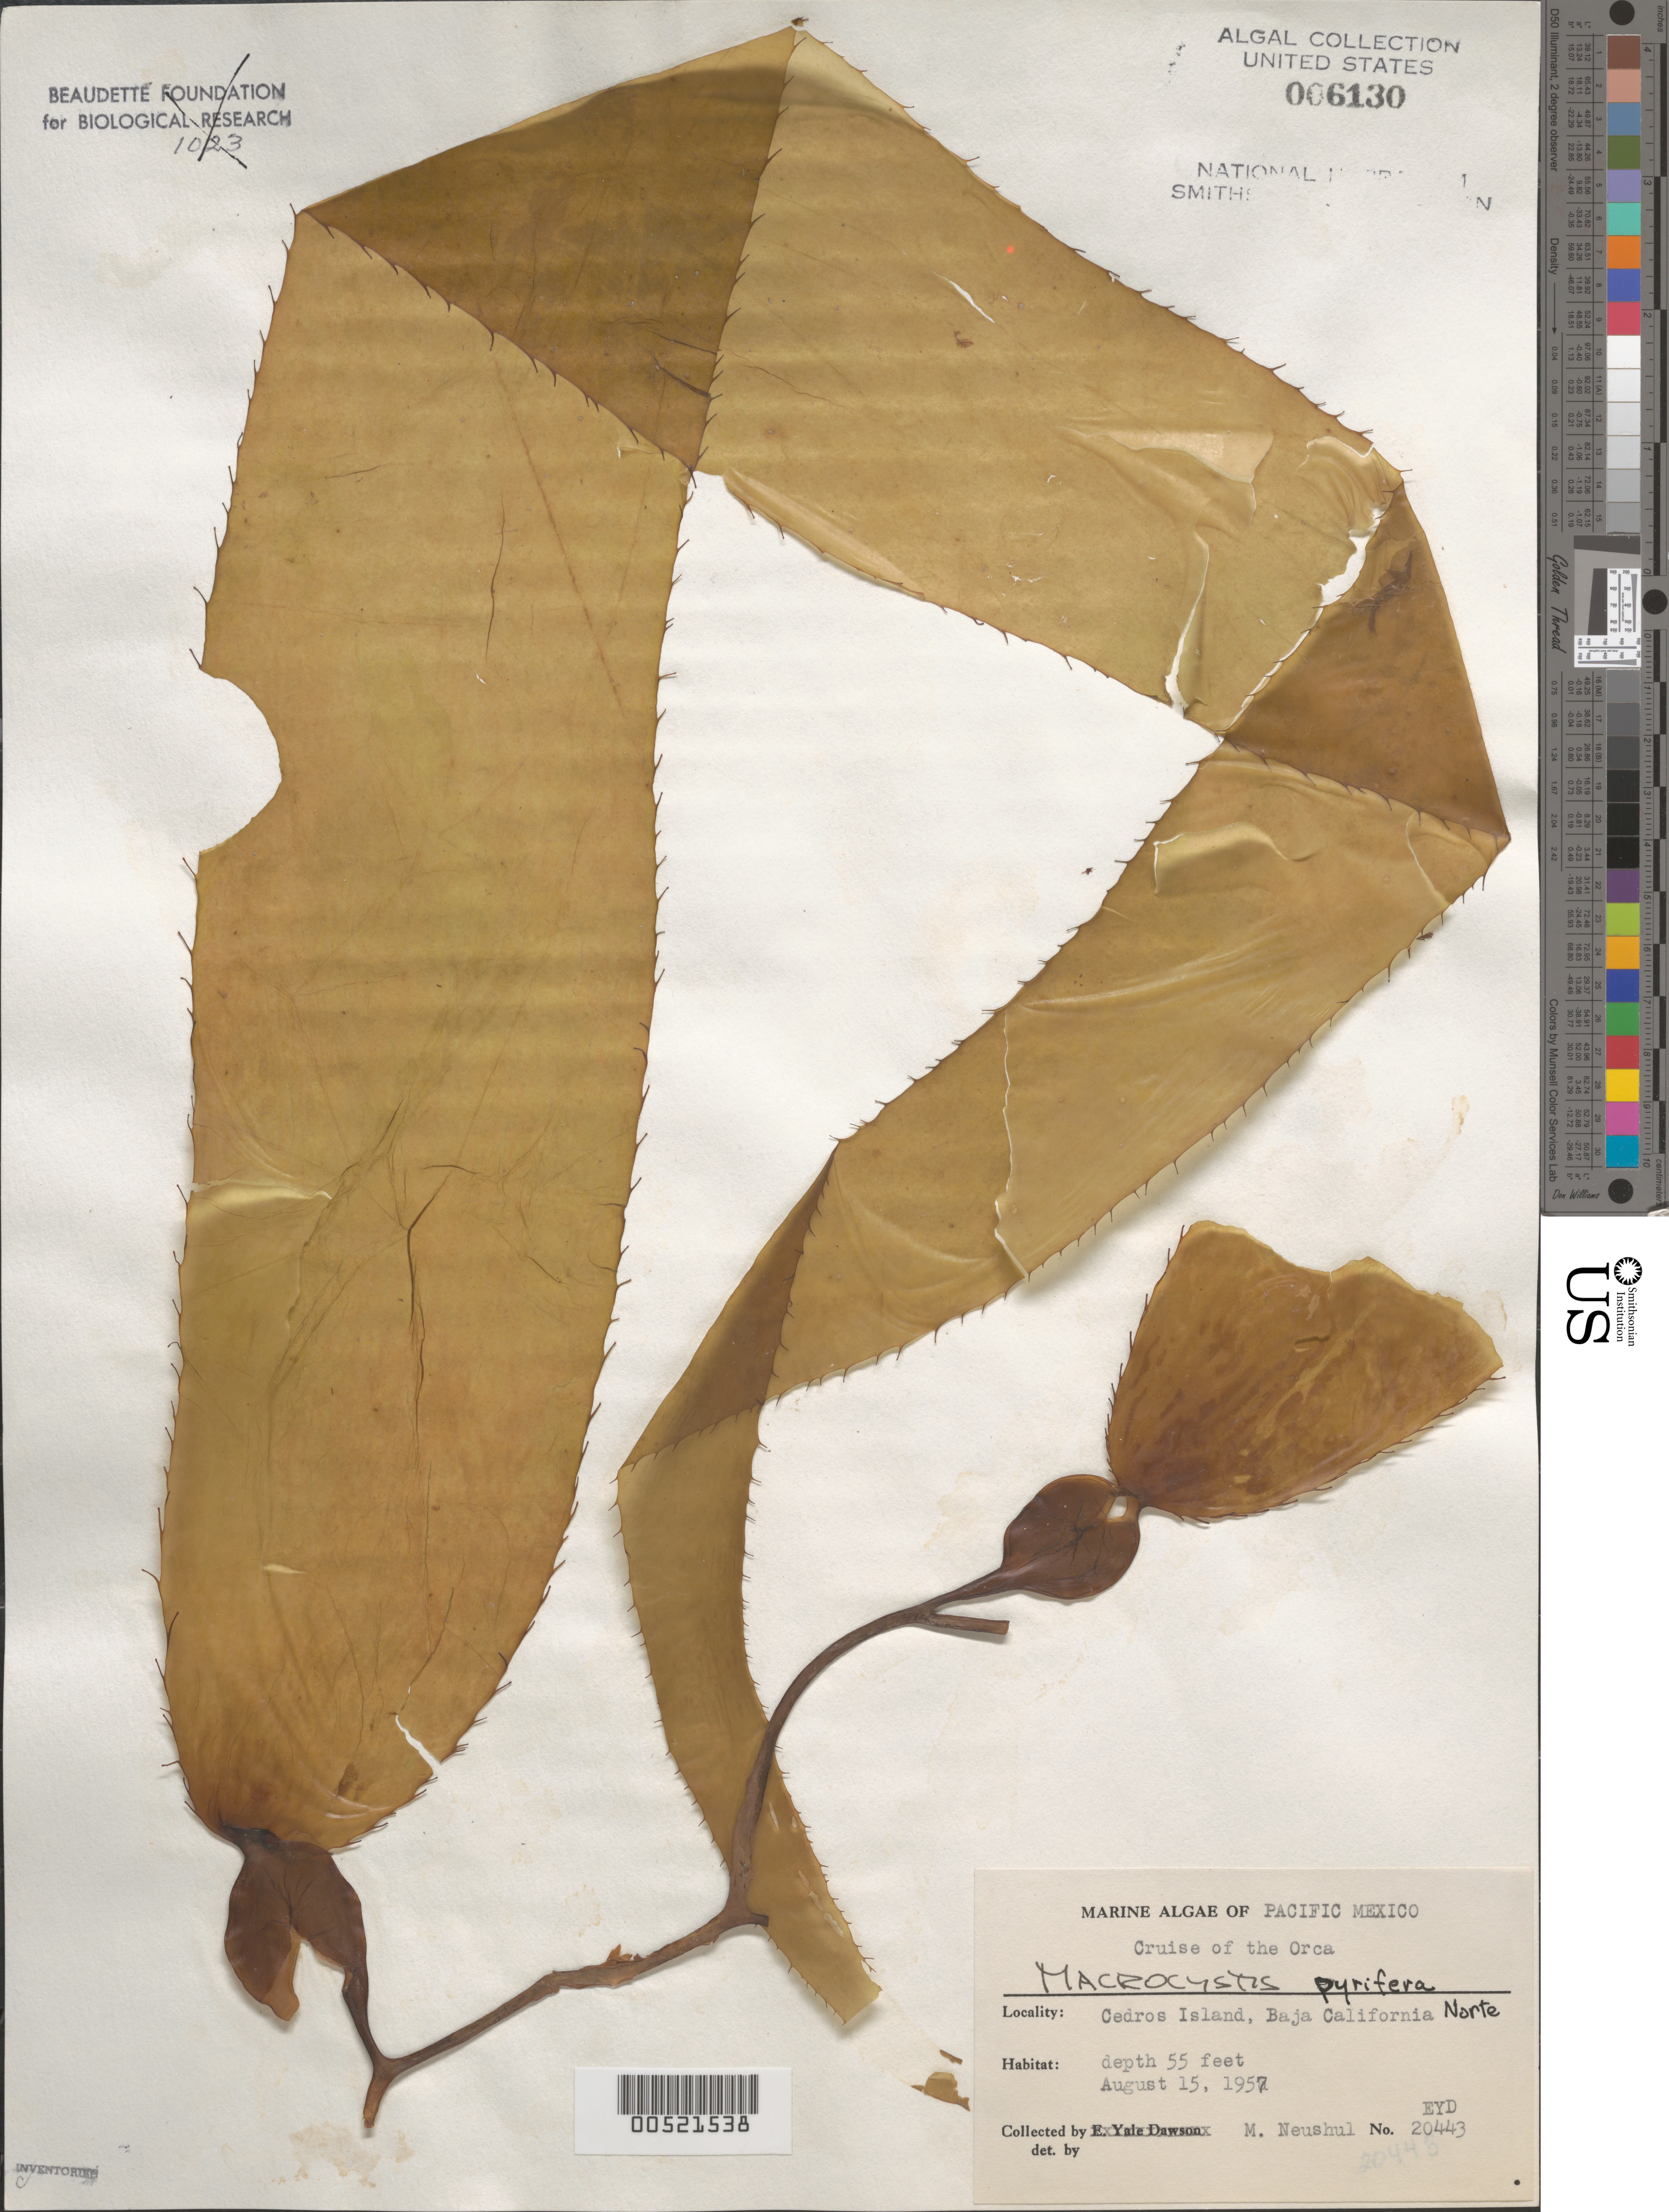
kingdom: Chromista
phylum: Ochrophyta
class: Phaeophyceae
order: Laminariales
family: Laminariaceae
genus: Macrocystis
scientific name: Macrocystis pyrifera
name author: (L.) C. Agardh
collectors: M. Neushul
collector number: EYD 20443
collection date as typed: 15 Aug 1957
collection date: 1957-08-15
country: Mexico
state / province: Baja California Norte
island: Isla Cedros (Cedros Island)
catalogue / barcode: US 6130